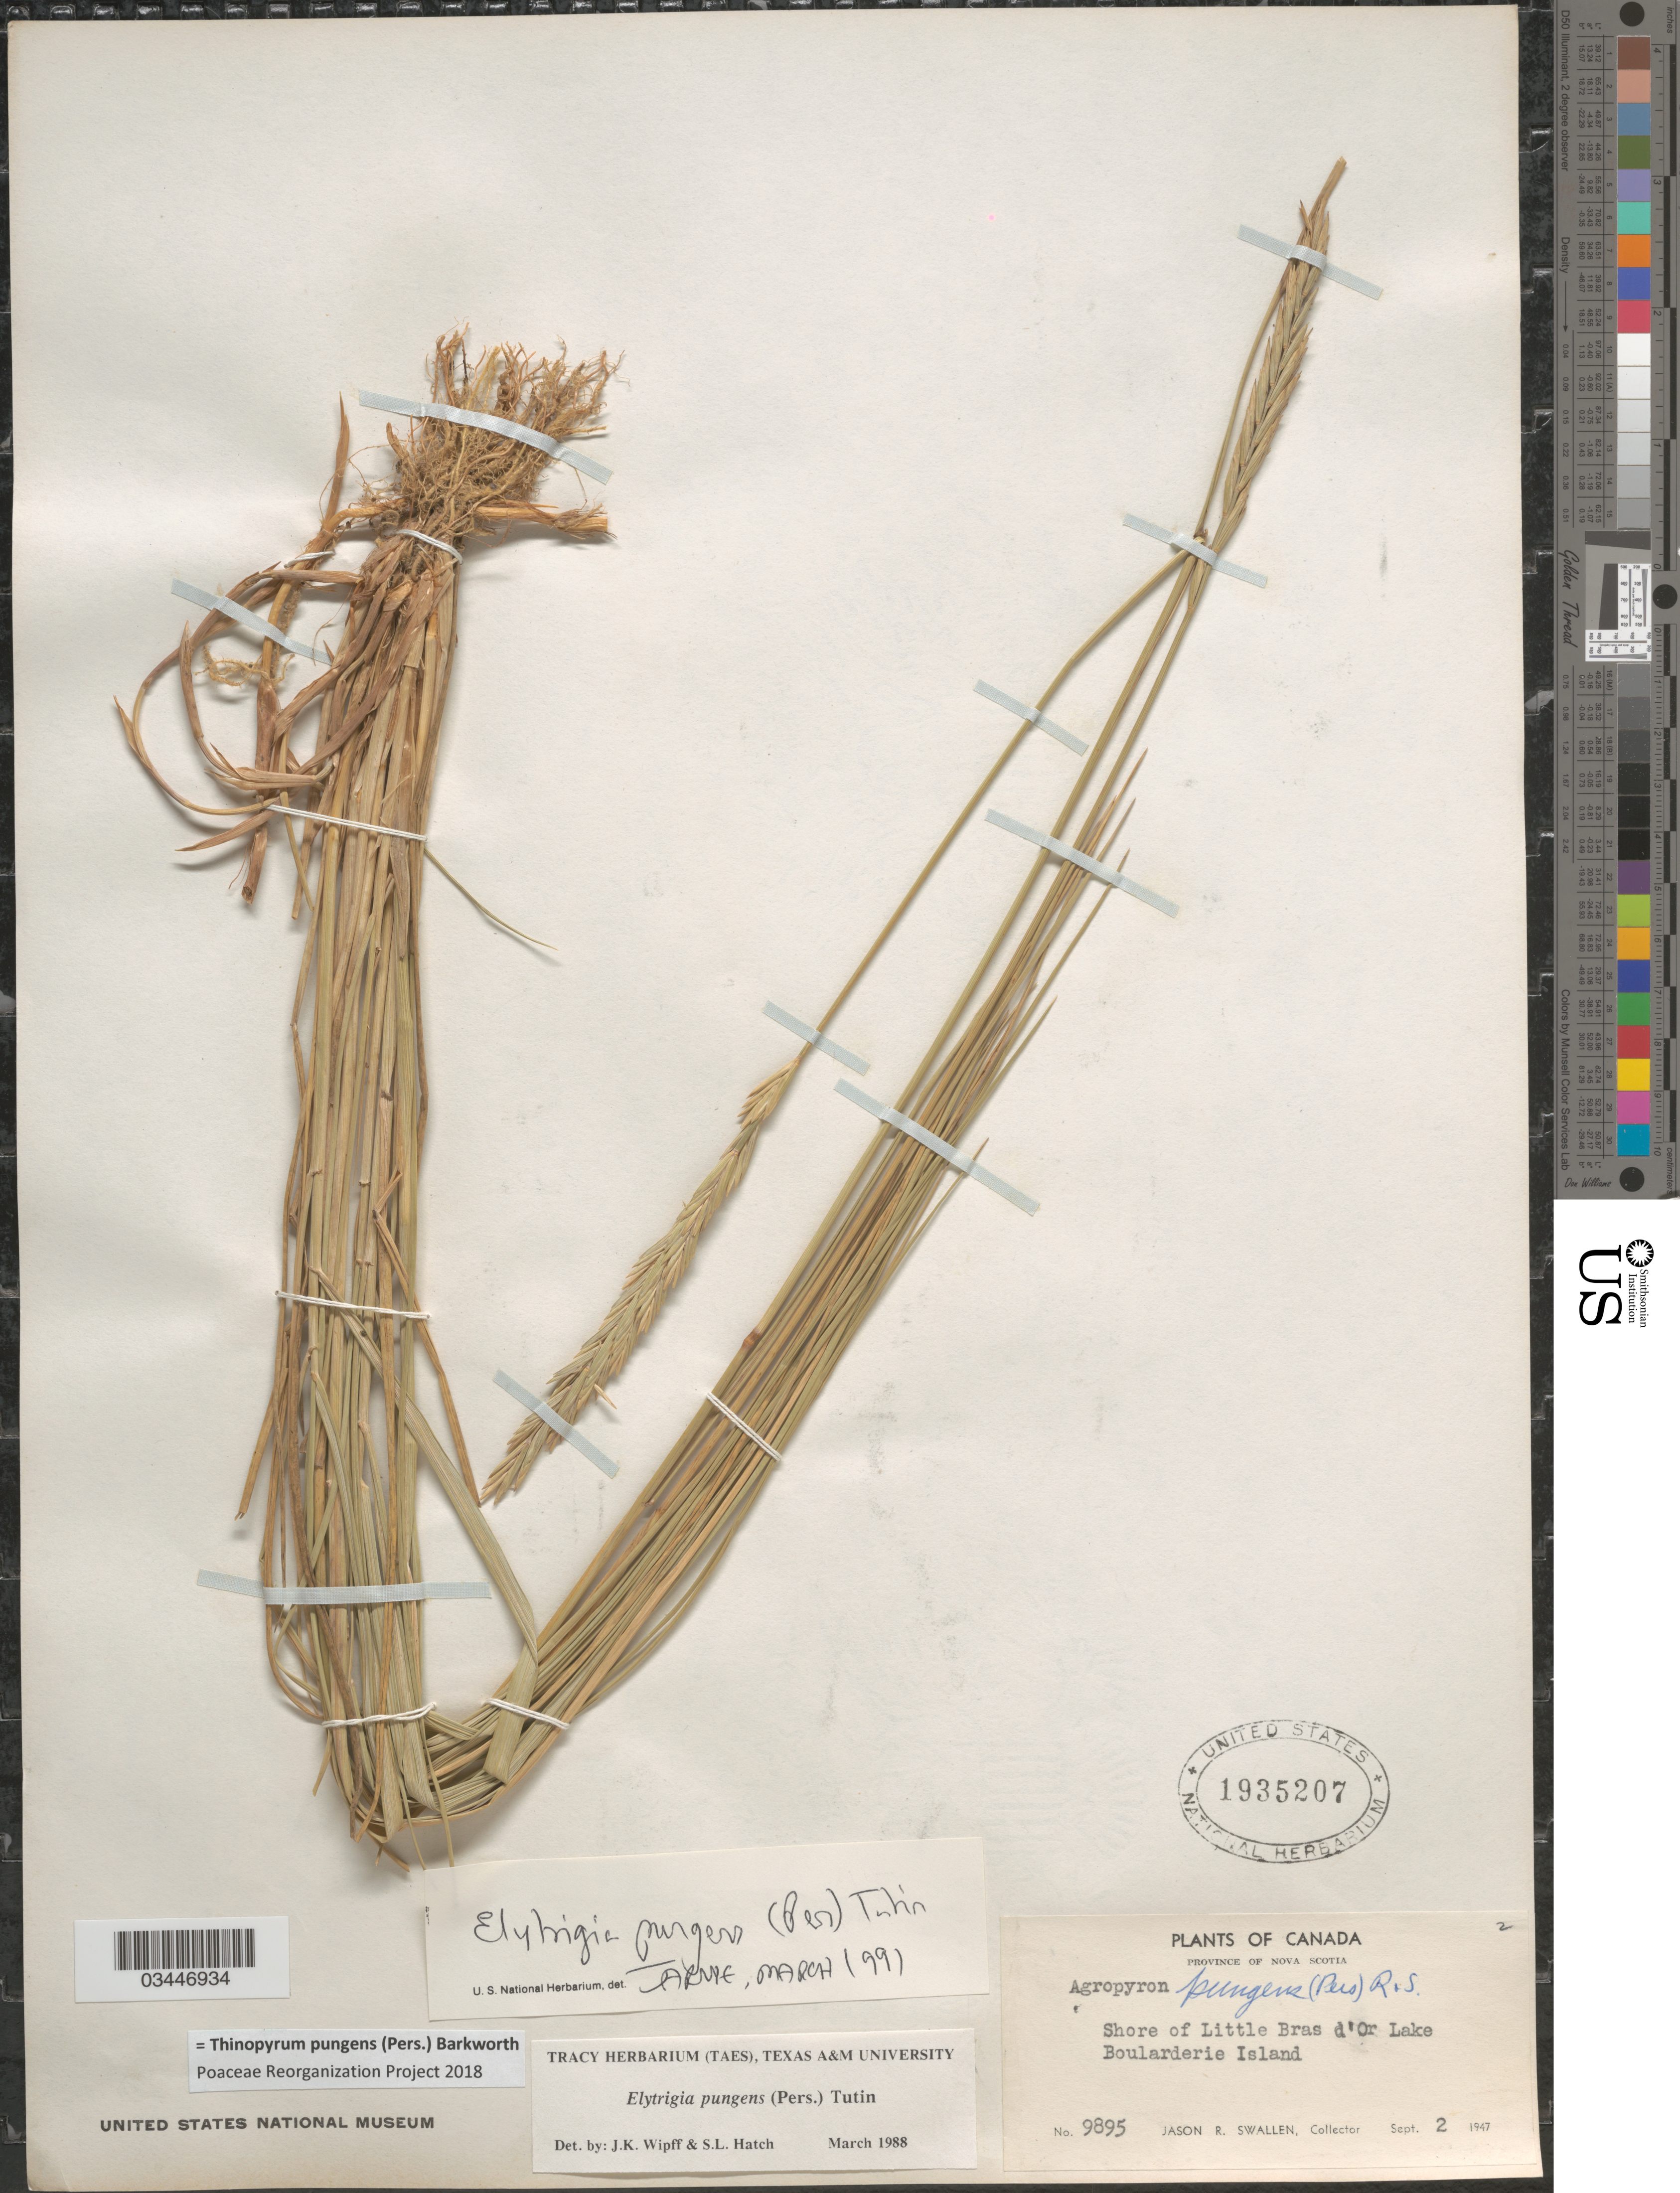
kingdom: Plantae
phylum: Tracheophyta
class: Liliopsida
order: Poales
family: Poaceae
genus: Thinopyrum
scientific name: Thinopyrum pungens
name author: (Pers.) Barkworth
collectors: J. R. Swallen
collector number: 9895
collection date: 1947-09-02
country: Canada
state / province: Nova Scotia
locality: Shore of Little Bras d' Or Lake, Boularderie Island.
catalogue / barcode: US 1935207